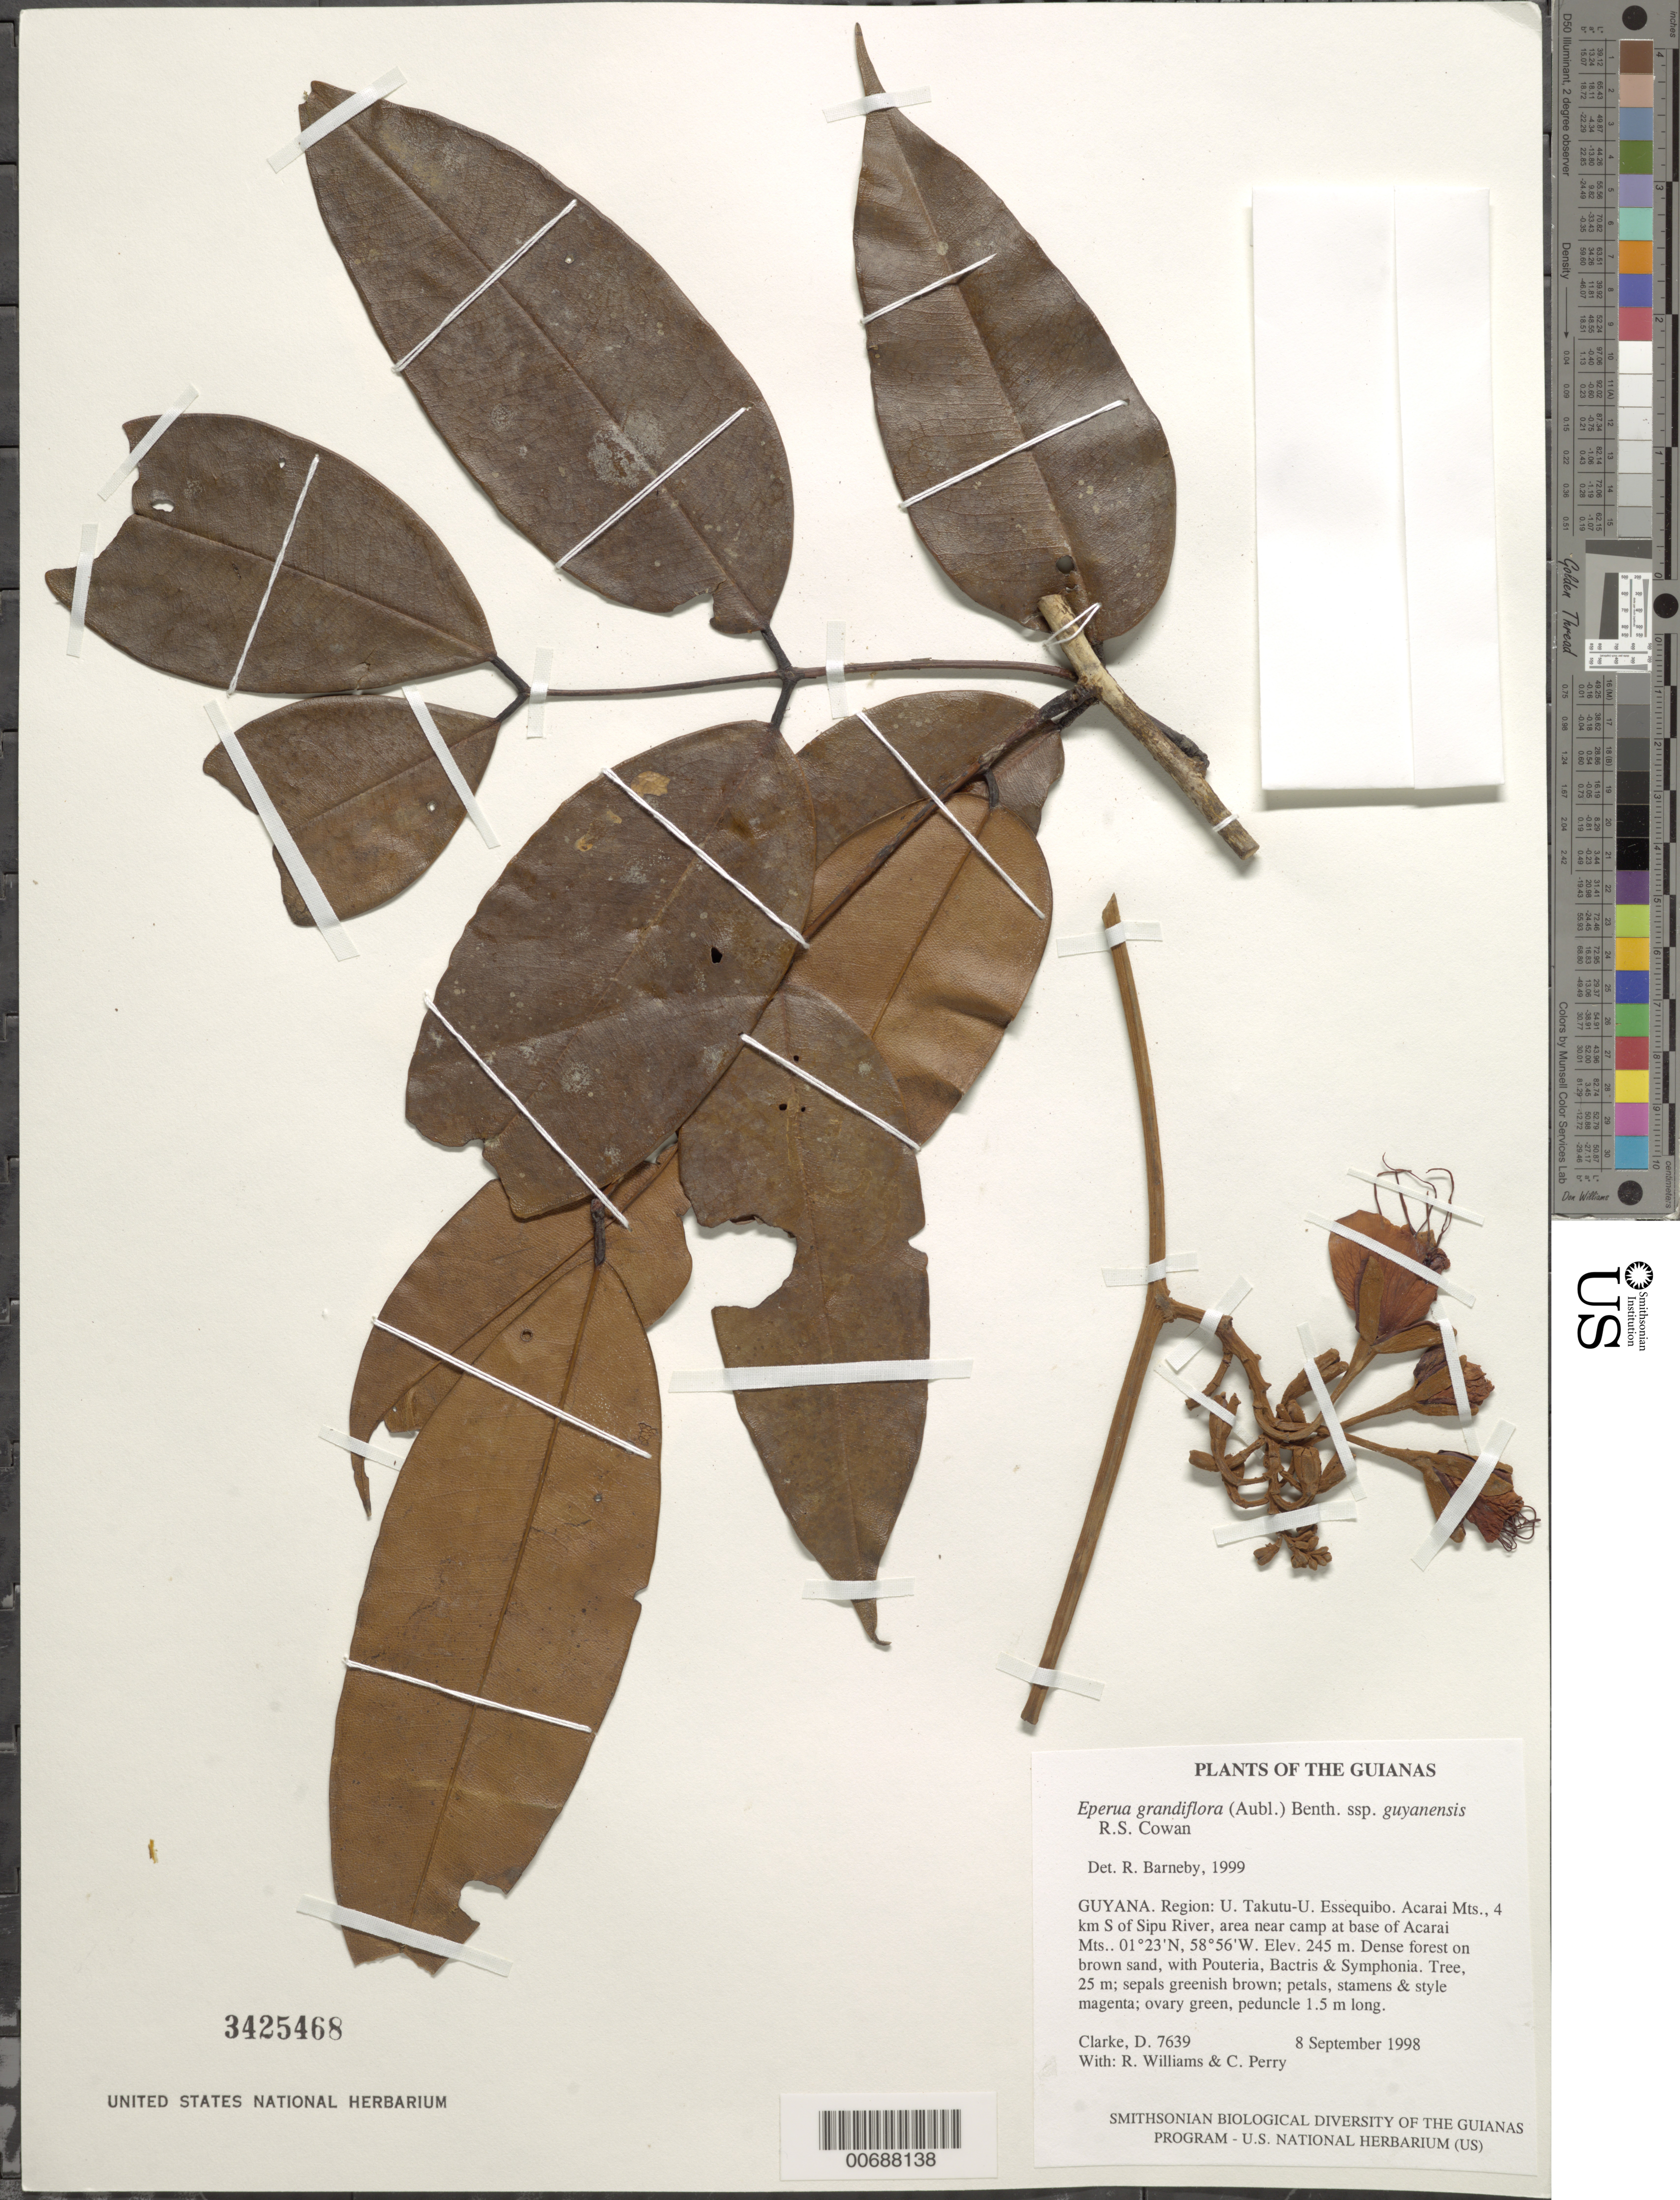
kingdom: Plantae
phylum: Tracheophyta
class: Magnoliopsida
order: Fabales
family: Fabaceae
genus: Eperua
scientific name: Eperua rubiginosa var. rubiginosa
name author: Miq.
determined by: Fortes, E. A.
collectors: H. D. Clarke, R. Williams & C. Perry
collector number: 7639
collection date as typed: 8 September 1998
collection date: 1998-09-08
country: Guyana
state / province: U. Takutu-U. Essequibo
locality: Acarai Mts., 4 km S of Sipu River, area near camp at base of Acarai Mts.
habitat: Dense forest on brown sand, with Pouteria, Bactris & Symphonia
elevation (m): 245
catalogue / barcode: US 3425468